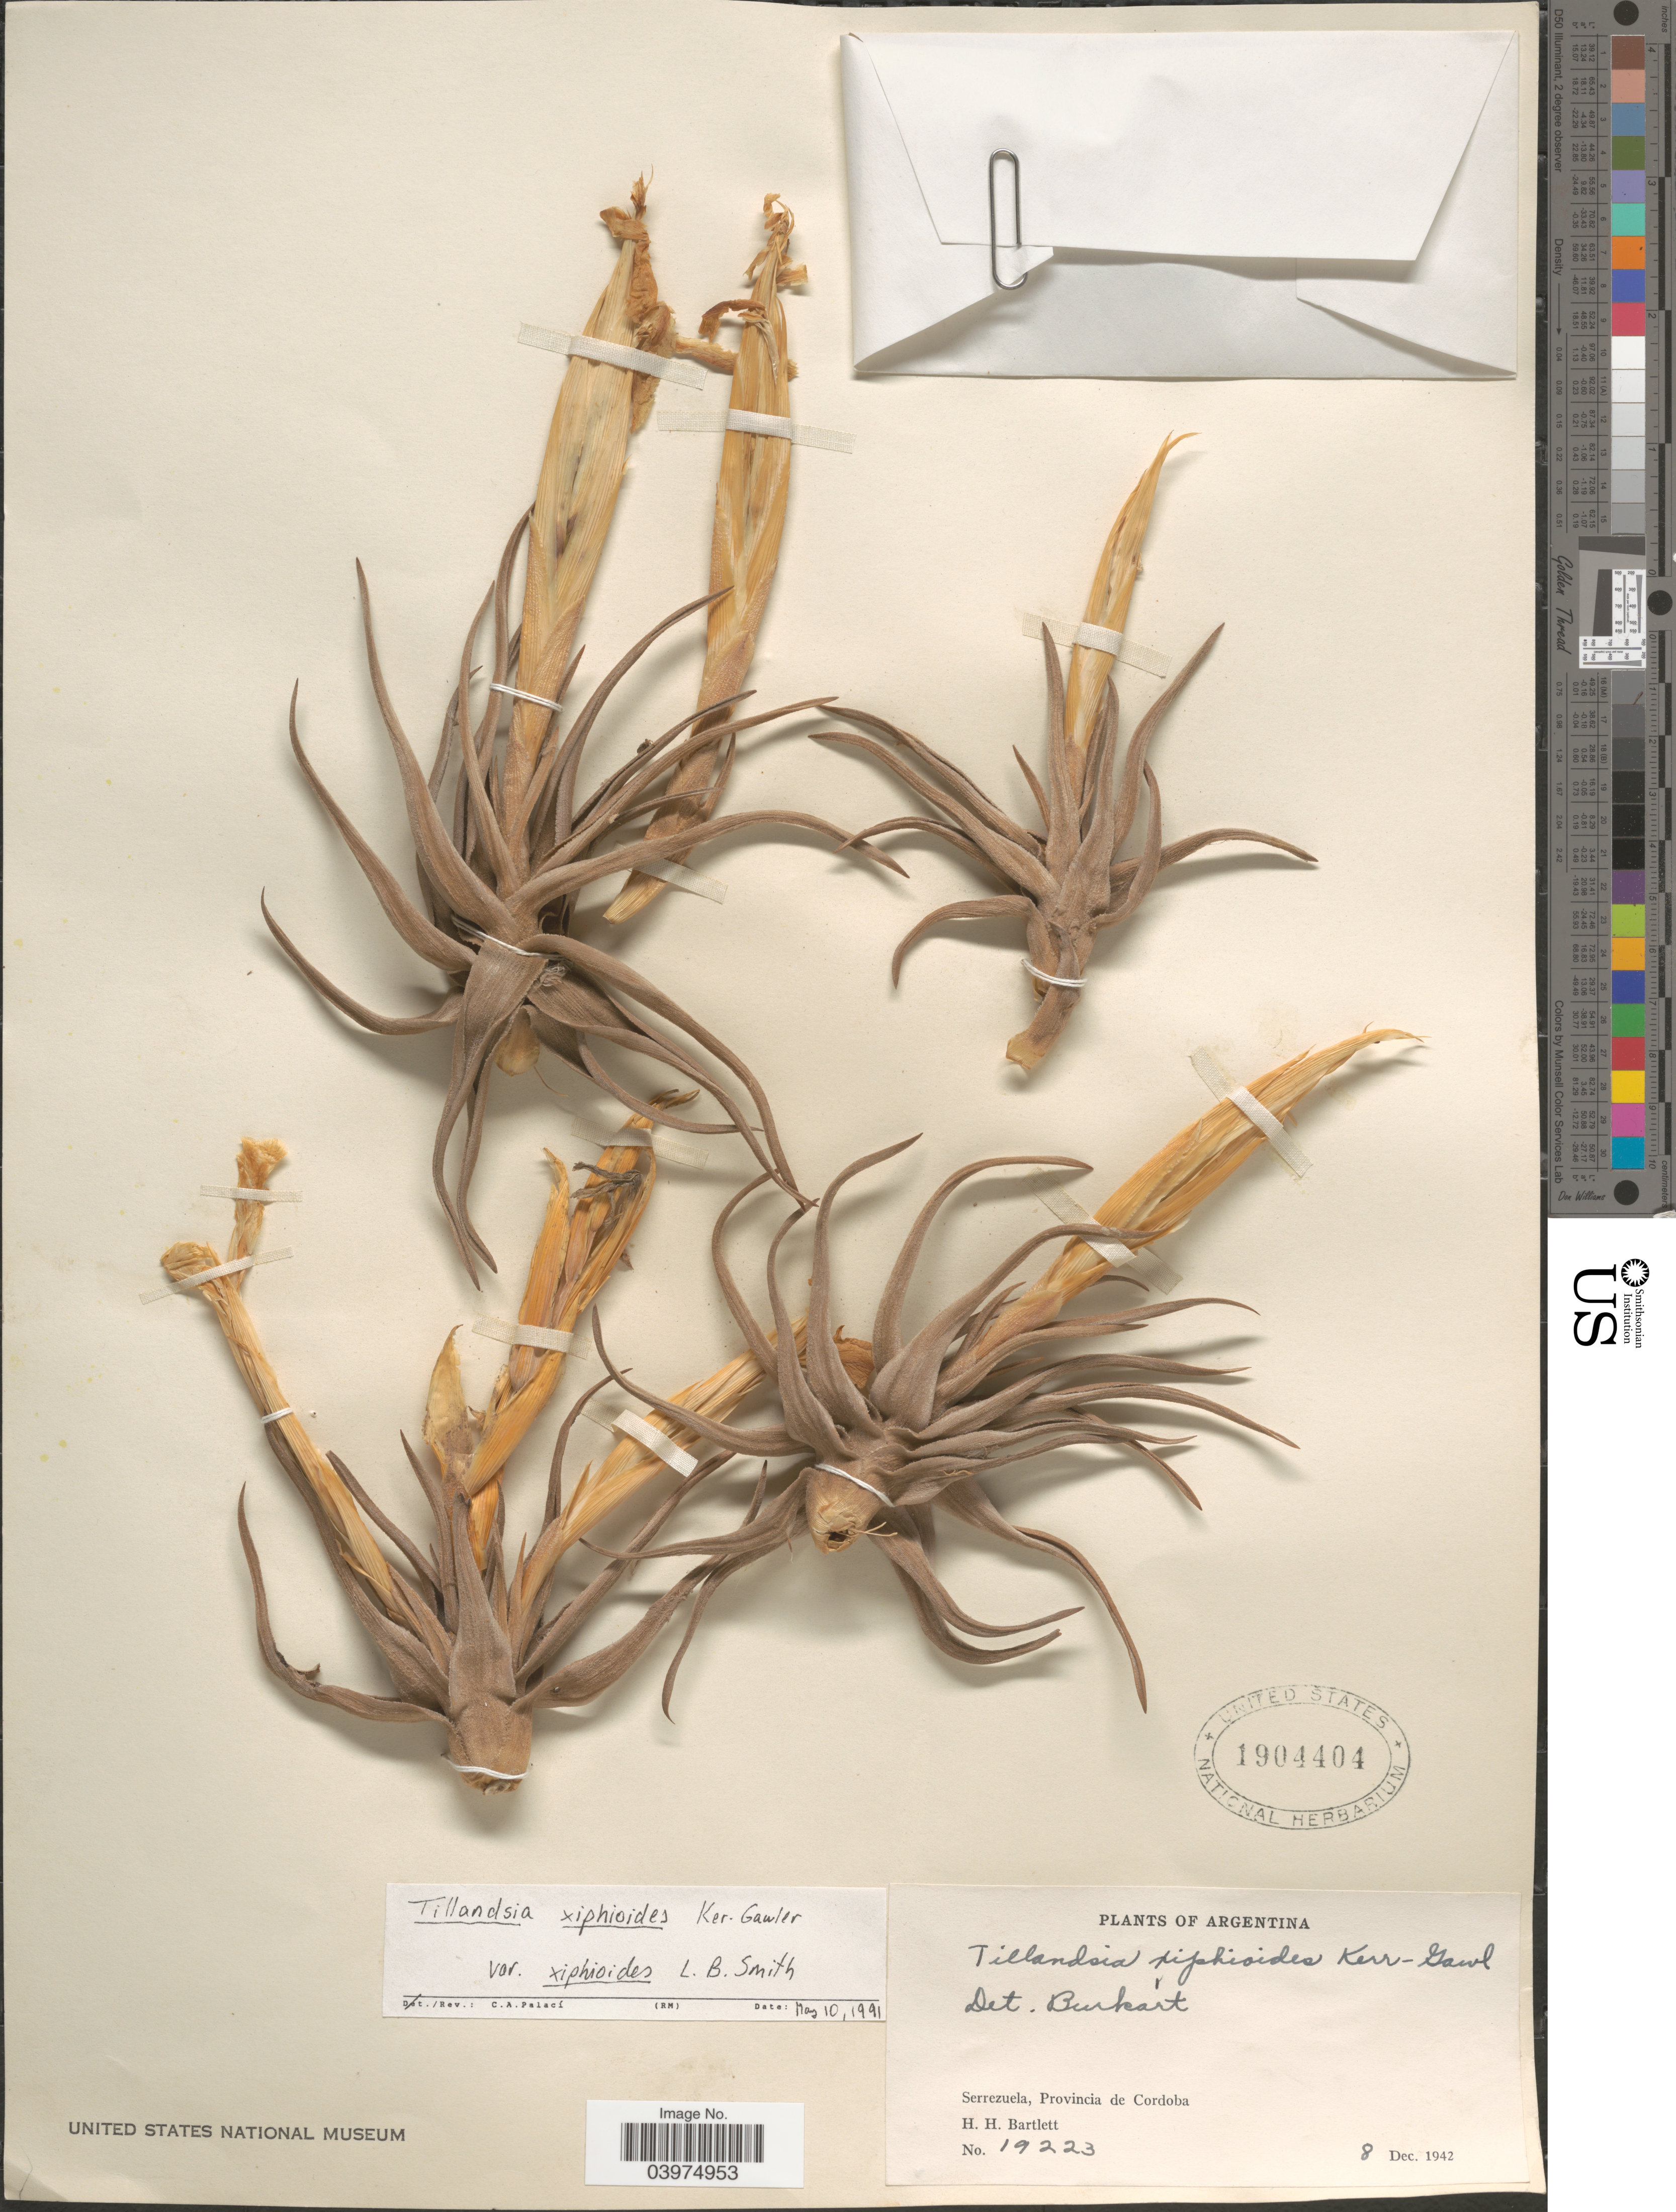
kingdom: Plantae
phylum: Tracheophyta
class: Liliopsida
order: Poales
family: Bromeliaceae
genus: Tillandsia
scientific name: Tillandsia xiphioides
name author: Ker Gawl.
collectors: H. H. Bartlett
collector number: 19223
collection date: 1942-12-08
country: Argentina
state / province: Cordoba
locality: Serrezuela.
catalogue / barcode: US 1904404